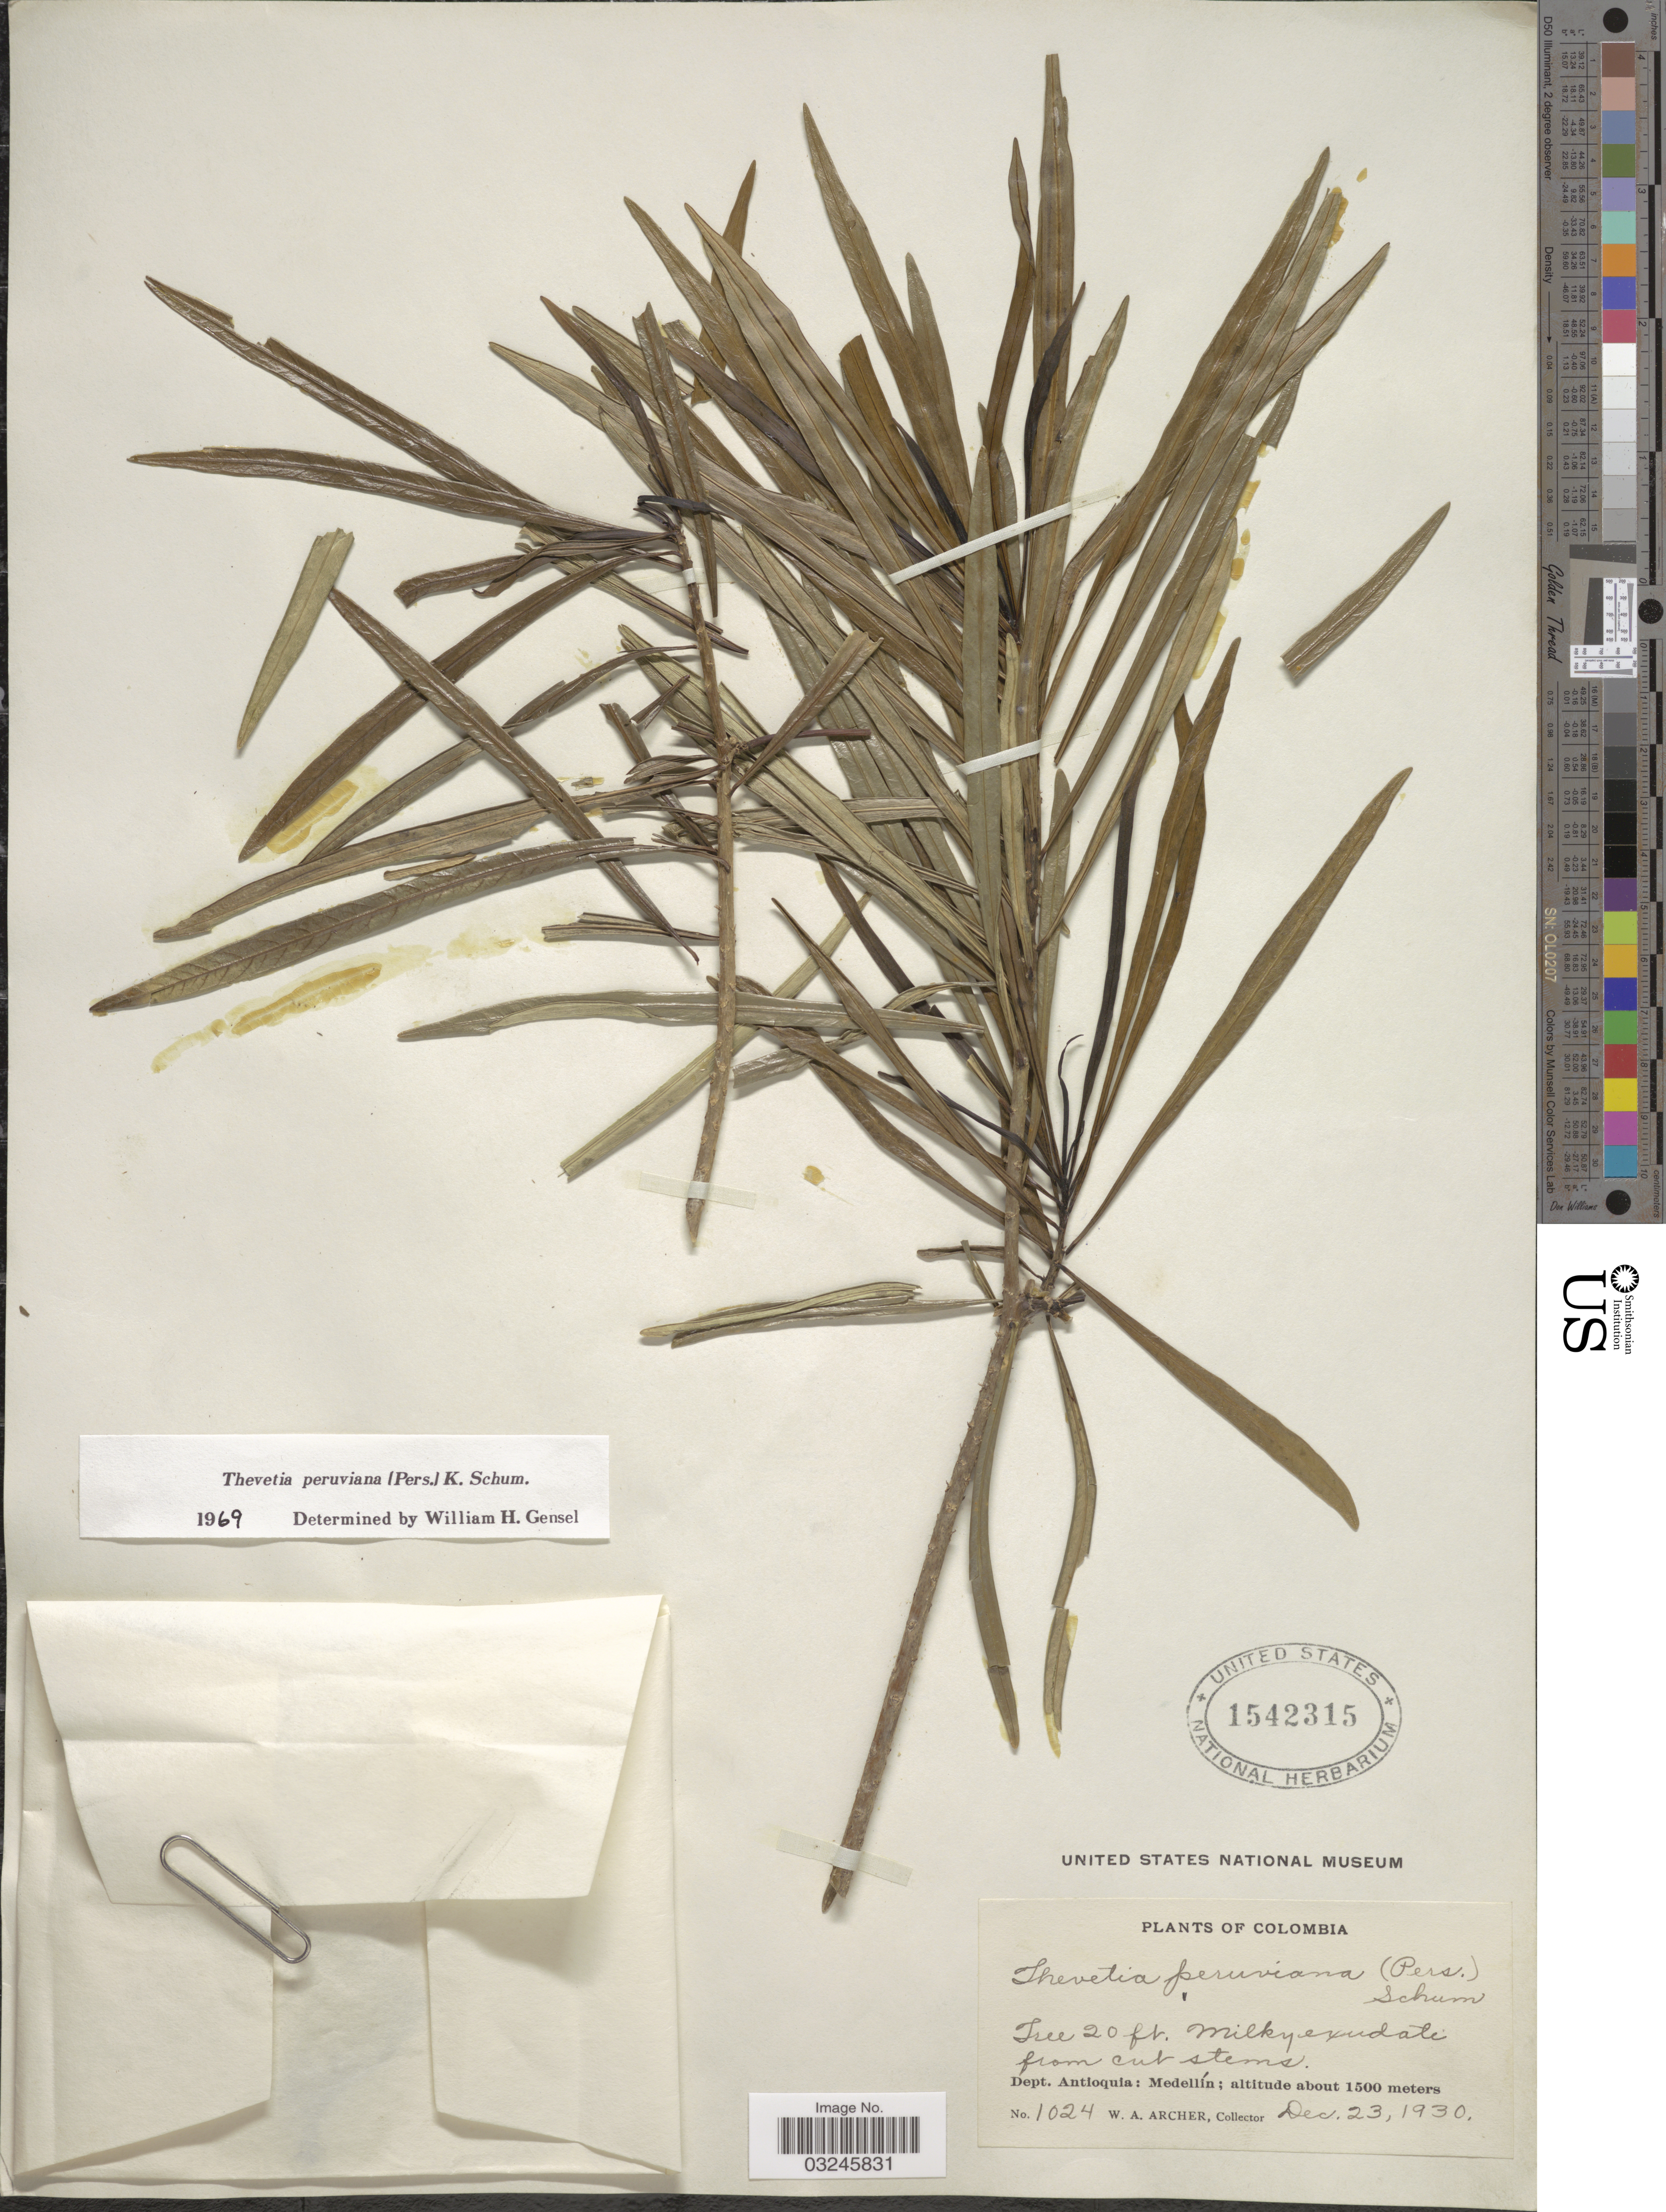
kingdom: Plantae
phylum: Tracheophyta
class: Magnoliopsida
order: Gentianales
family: Apocynaceae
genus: Thevetia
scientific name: Thevetia peruviana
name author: (Pers.) K. Schum.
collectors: W. Archer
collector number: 1024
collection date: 1930-12-23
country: Colombia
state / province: Antioquia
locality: Dept. Antioquia: Medellín.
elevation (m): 1500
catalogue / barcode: US 1542315